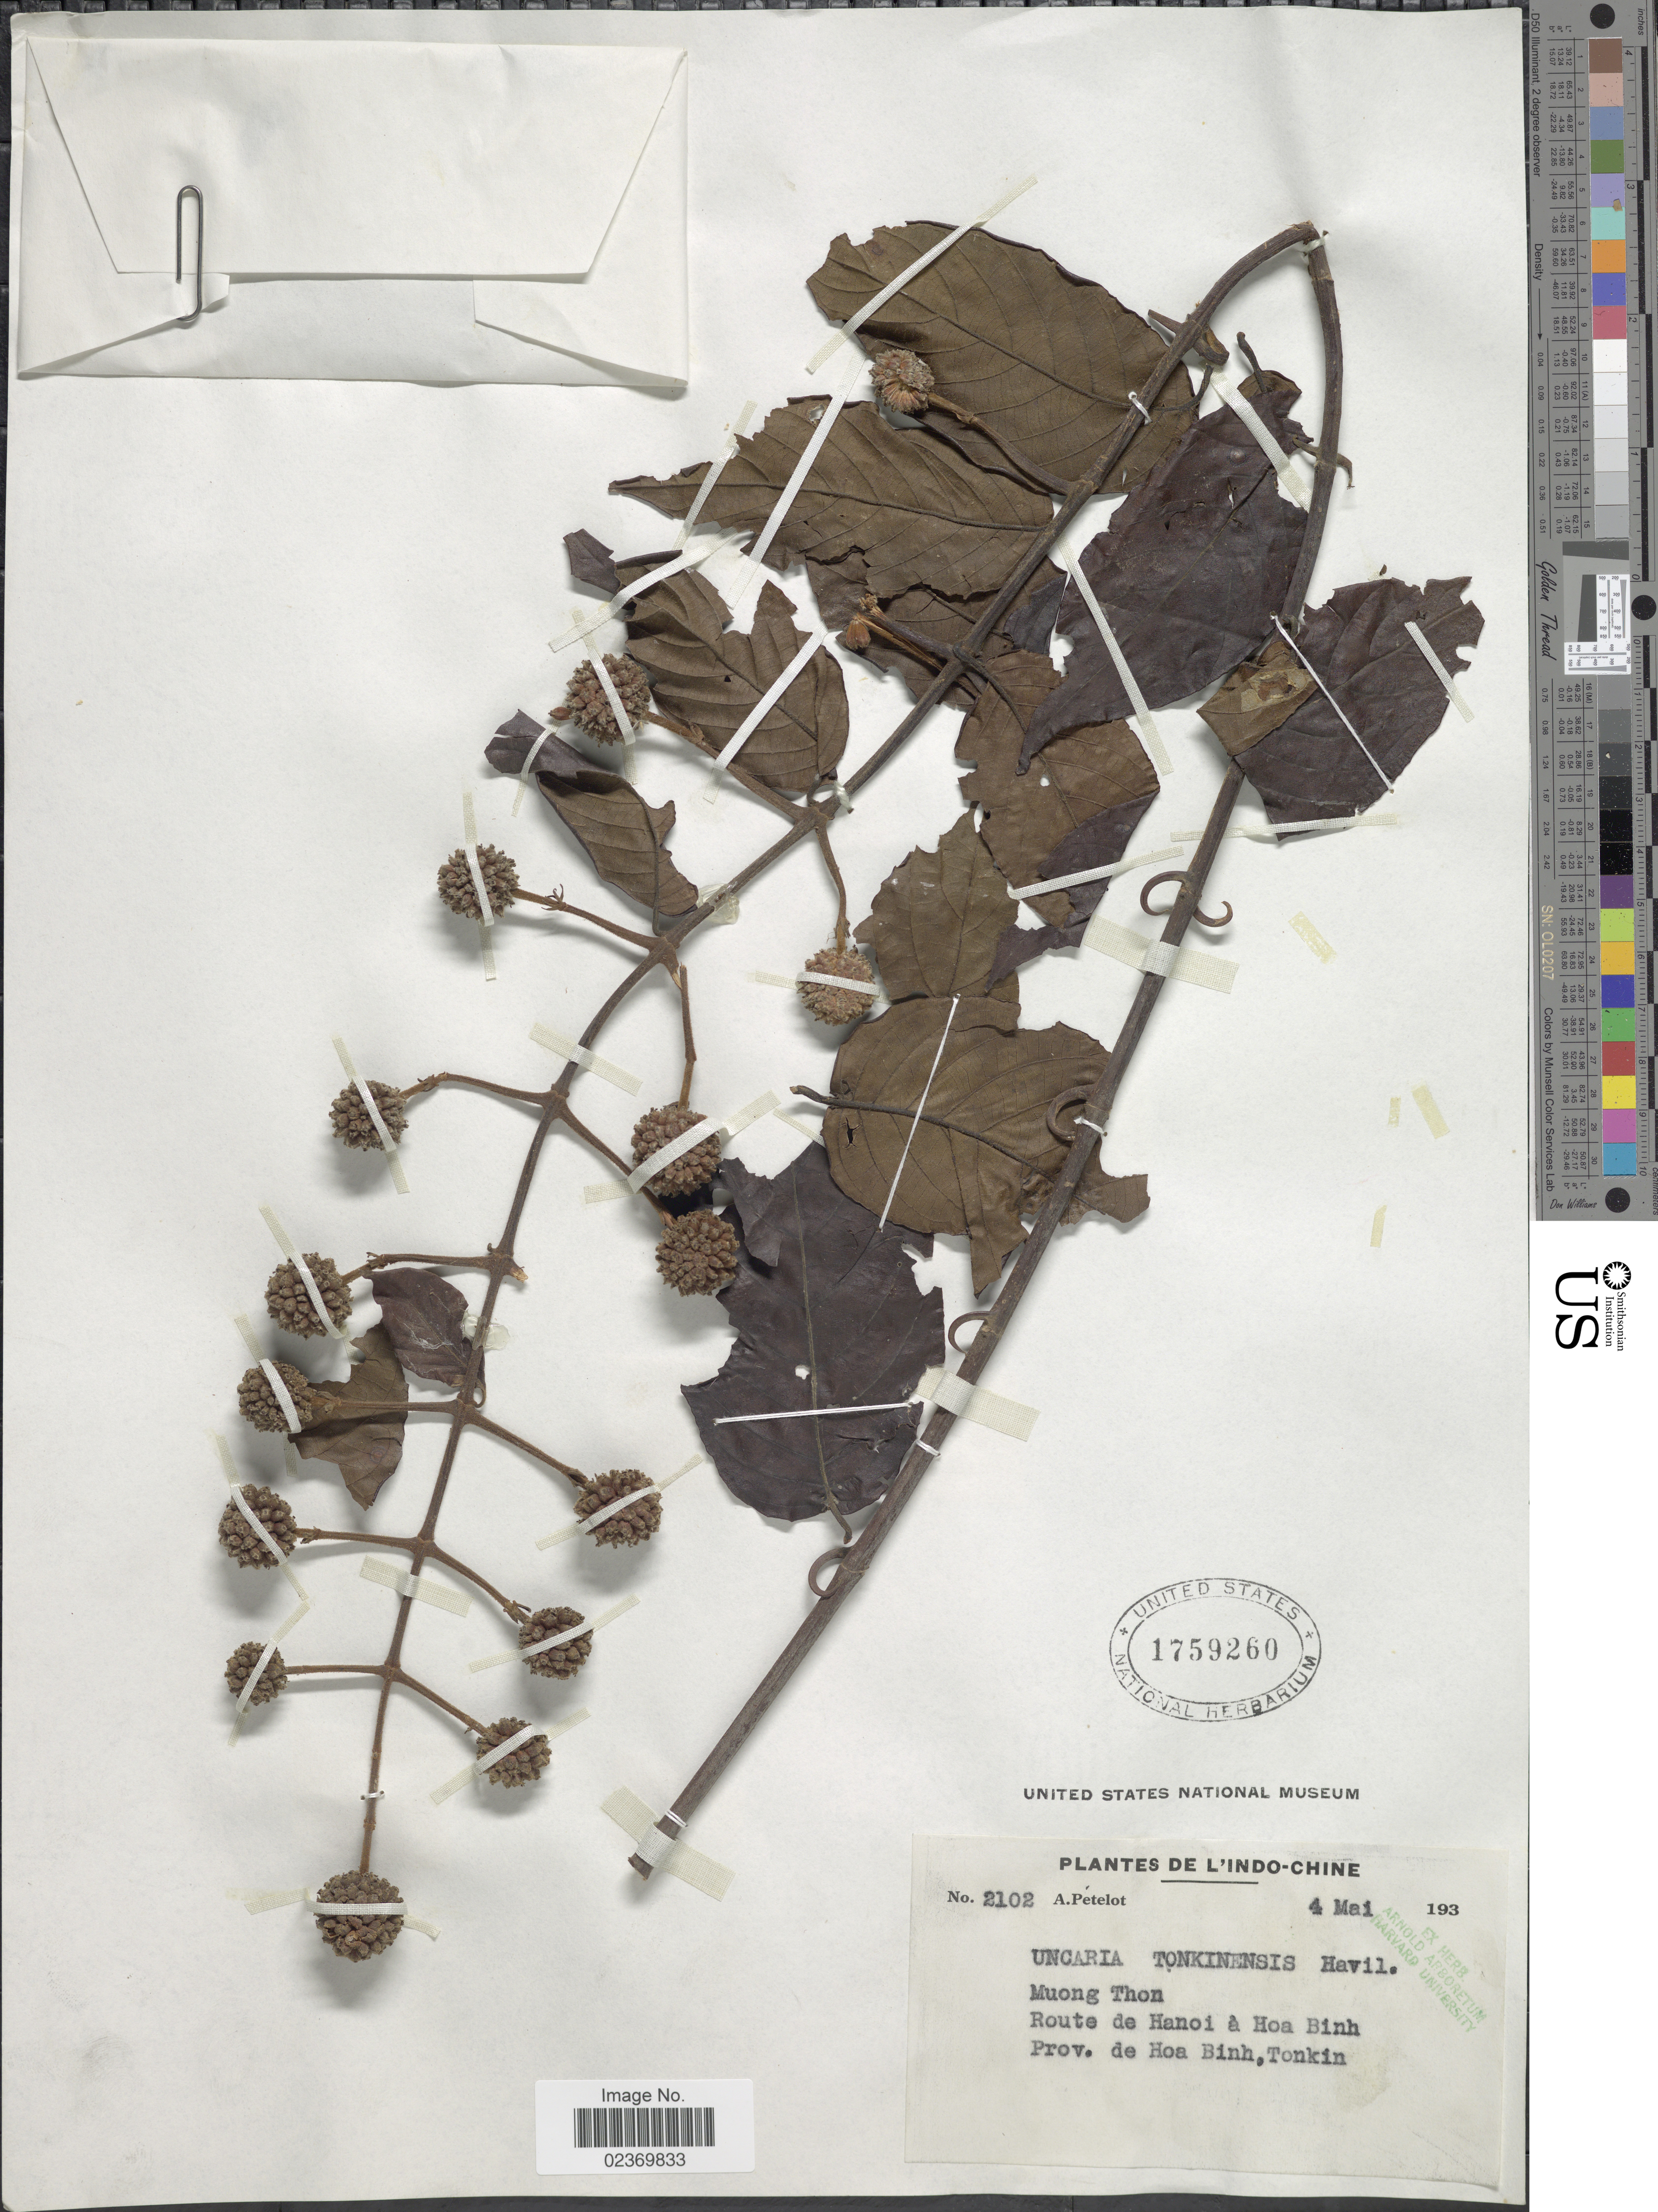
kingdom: Plantae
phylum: Tracheophyta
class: Magnoliopsida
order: Gentianales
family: Rubiaceae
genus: Uncaria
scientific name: Uncaria tonkinensis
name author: Havil.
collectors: A. Petelot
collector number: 2102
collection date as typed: Transcribed d/m/y: 4/5/193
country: Vietnam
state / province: Hoa Binh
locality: Muong Thon. route de Hanoi a Hoa Binh. Prov. Hoa Binh, Tonkin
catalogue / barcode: US 1759260